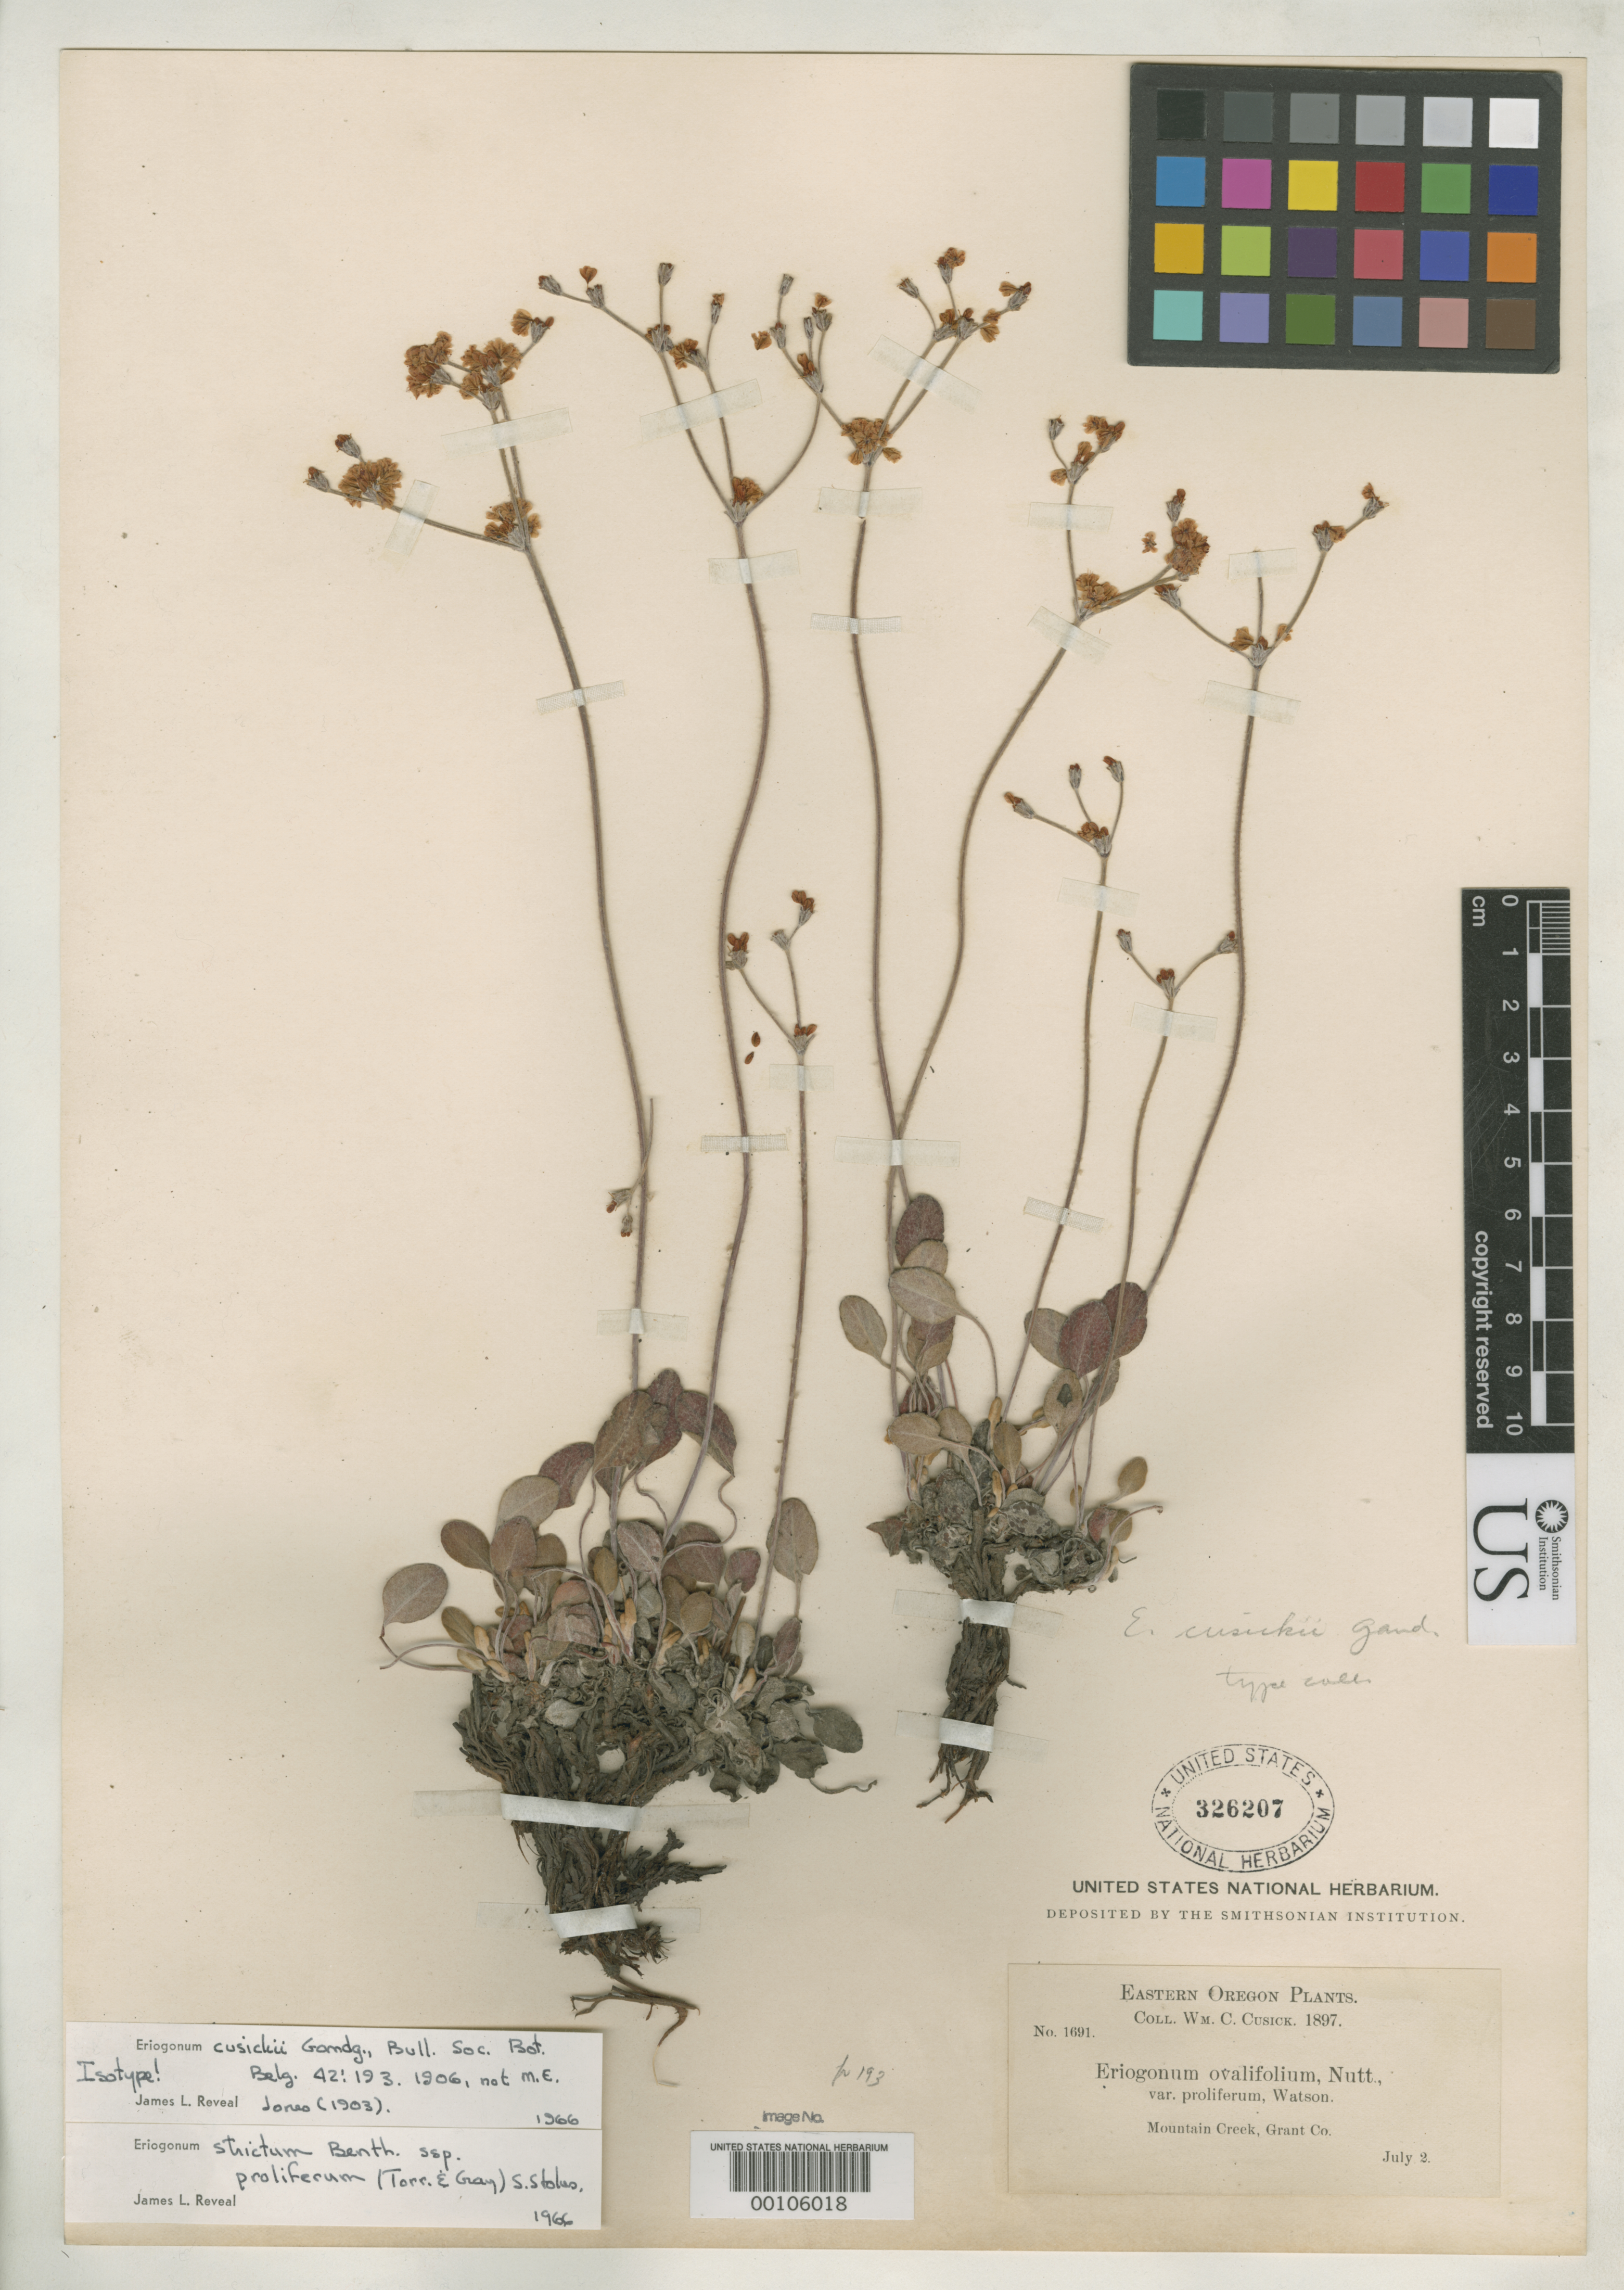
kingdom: Plantae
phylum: Tracheophyta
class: Magnoliopsida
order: Caryophyllales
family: Polygonaceae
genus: Eriogonum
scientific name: Eriogonum cusickii Gand., nom. illeg.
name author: Gand.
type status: Isotype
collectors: W. C. Cusick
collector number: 1691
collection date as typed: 02 Jul 1897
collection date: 1897-07-02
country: United States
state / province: Oregon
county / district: Grant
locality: Mountain Creek.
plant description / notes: Under the Code, Eriogonum strictum var. cusickii (Gandoger) S. Stokes (1936, Eriogonum: 66) could arguably be considered a valid nom. nov. and have priority over E. strictum var. proliferum (Torr. & Gray) Hitchc. (1964); Also (arguably) an isotype of Eriogonum strictum var. cusickii S. Stokes.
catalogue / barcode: US 326207